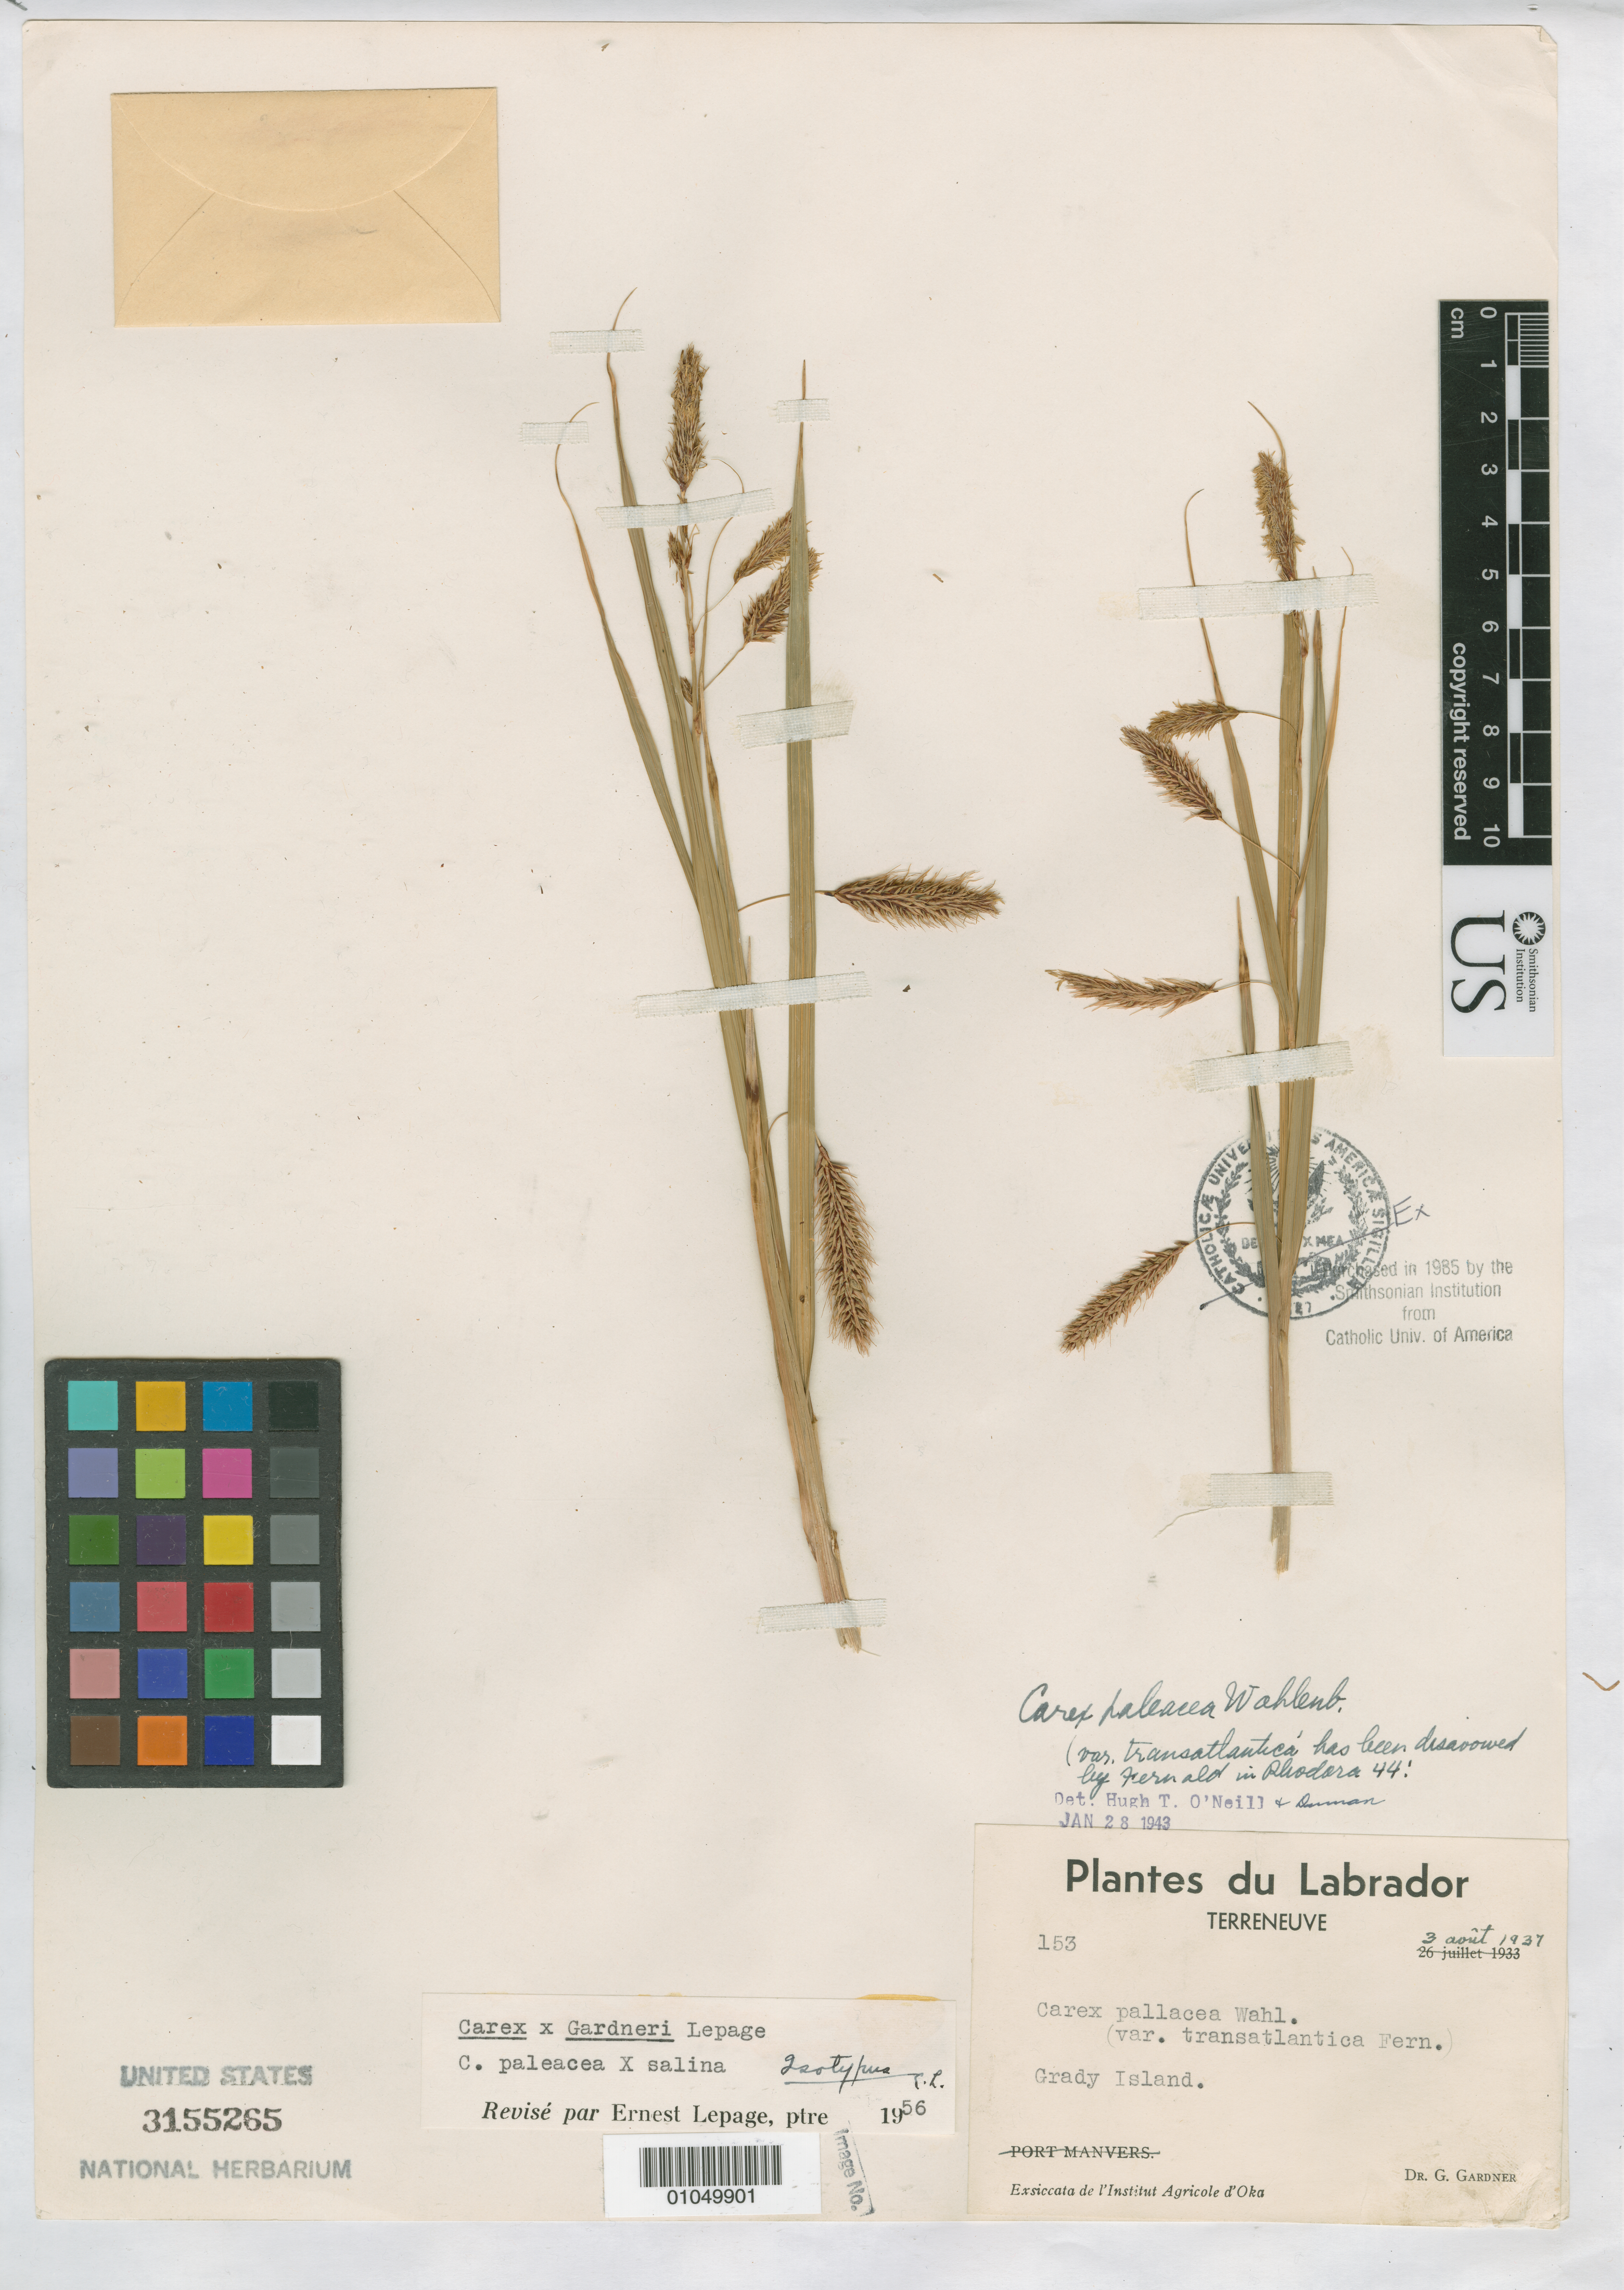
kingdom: Plantae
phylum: Tracheophyta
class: Liliopsida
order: Poales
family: Cyperaceae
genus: Carex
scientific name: Carex x gardneri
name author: Lepage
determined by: Lepage, E.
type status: Isotype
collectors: G. Gardner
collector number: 153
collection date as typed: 03 Aug 1937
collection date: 1937-08-03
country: Canada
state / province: Newfoundland and Labrador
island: Grady Island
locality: Labrador, Terreneuve, Grady Island.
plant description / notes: Putative hybrid, Carex paleacea x C. salina.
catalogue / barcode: US 3155265